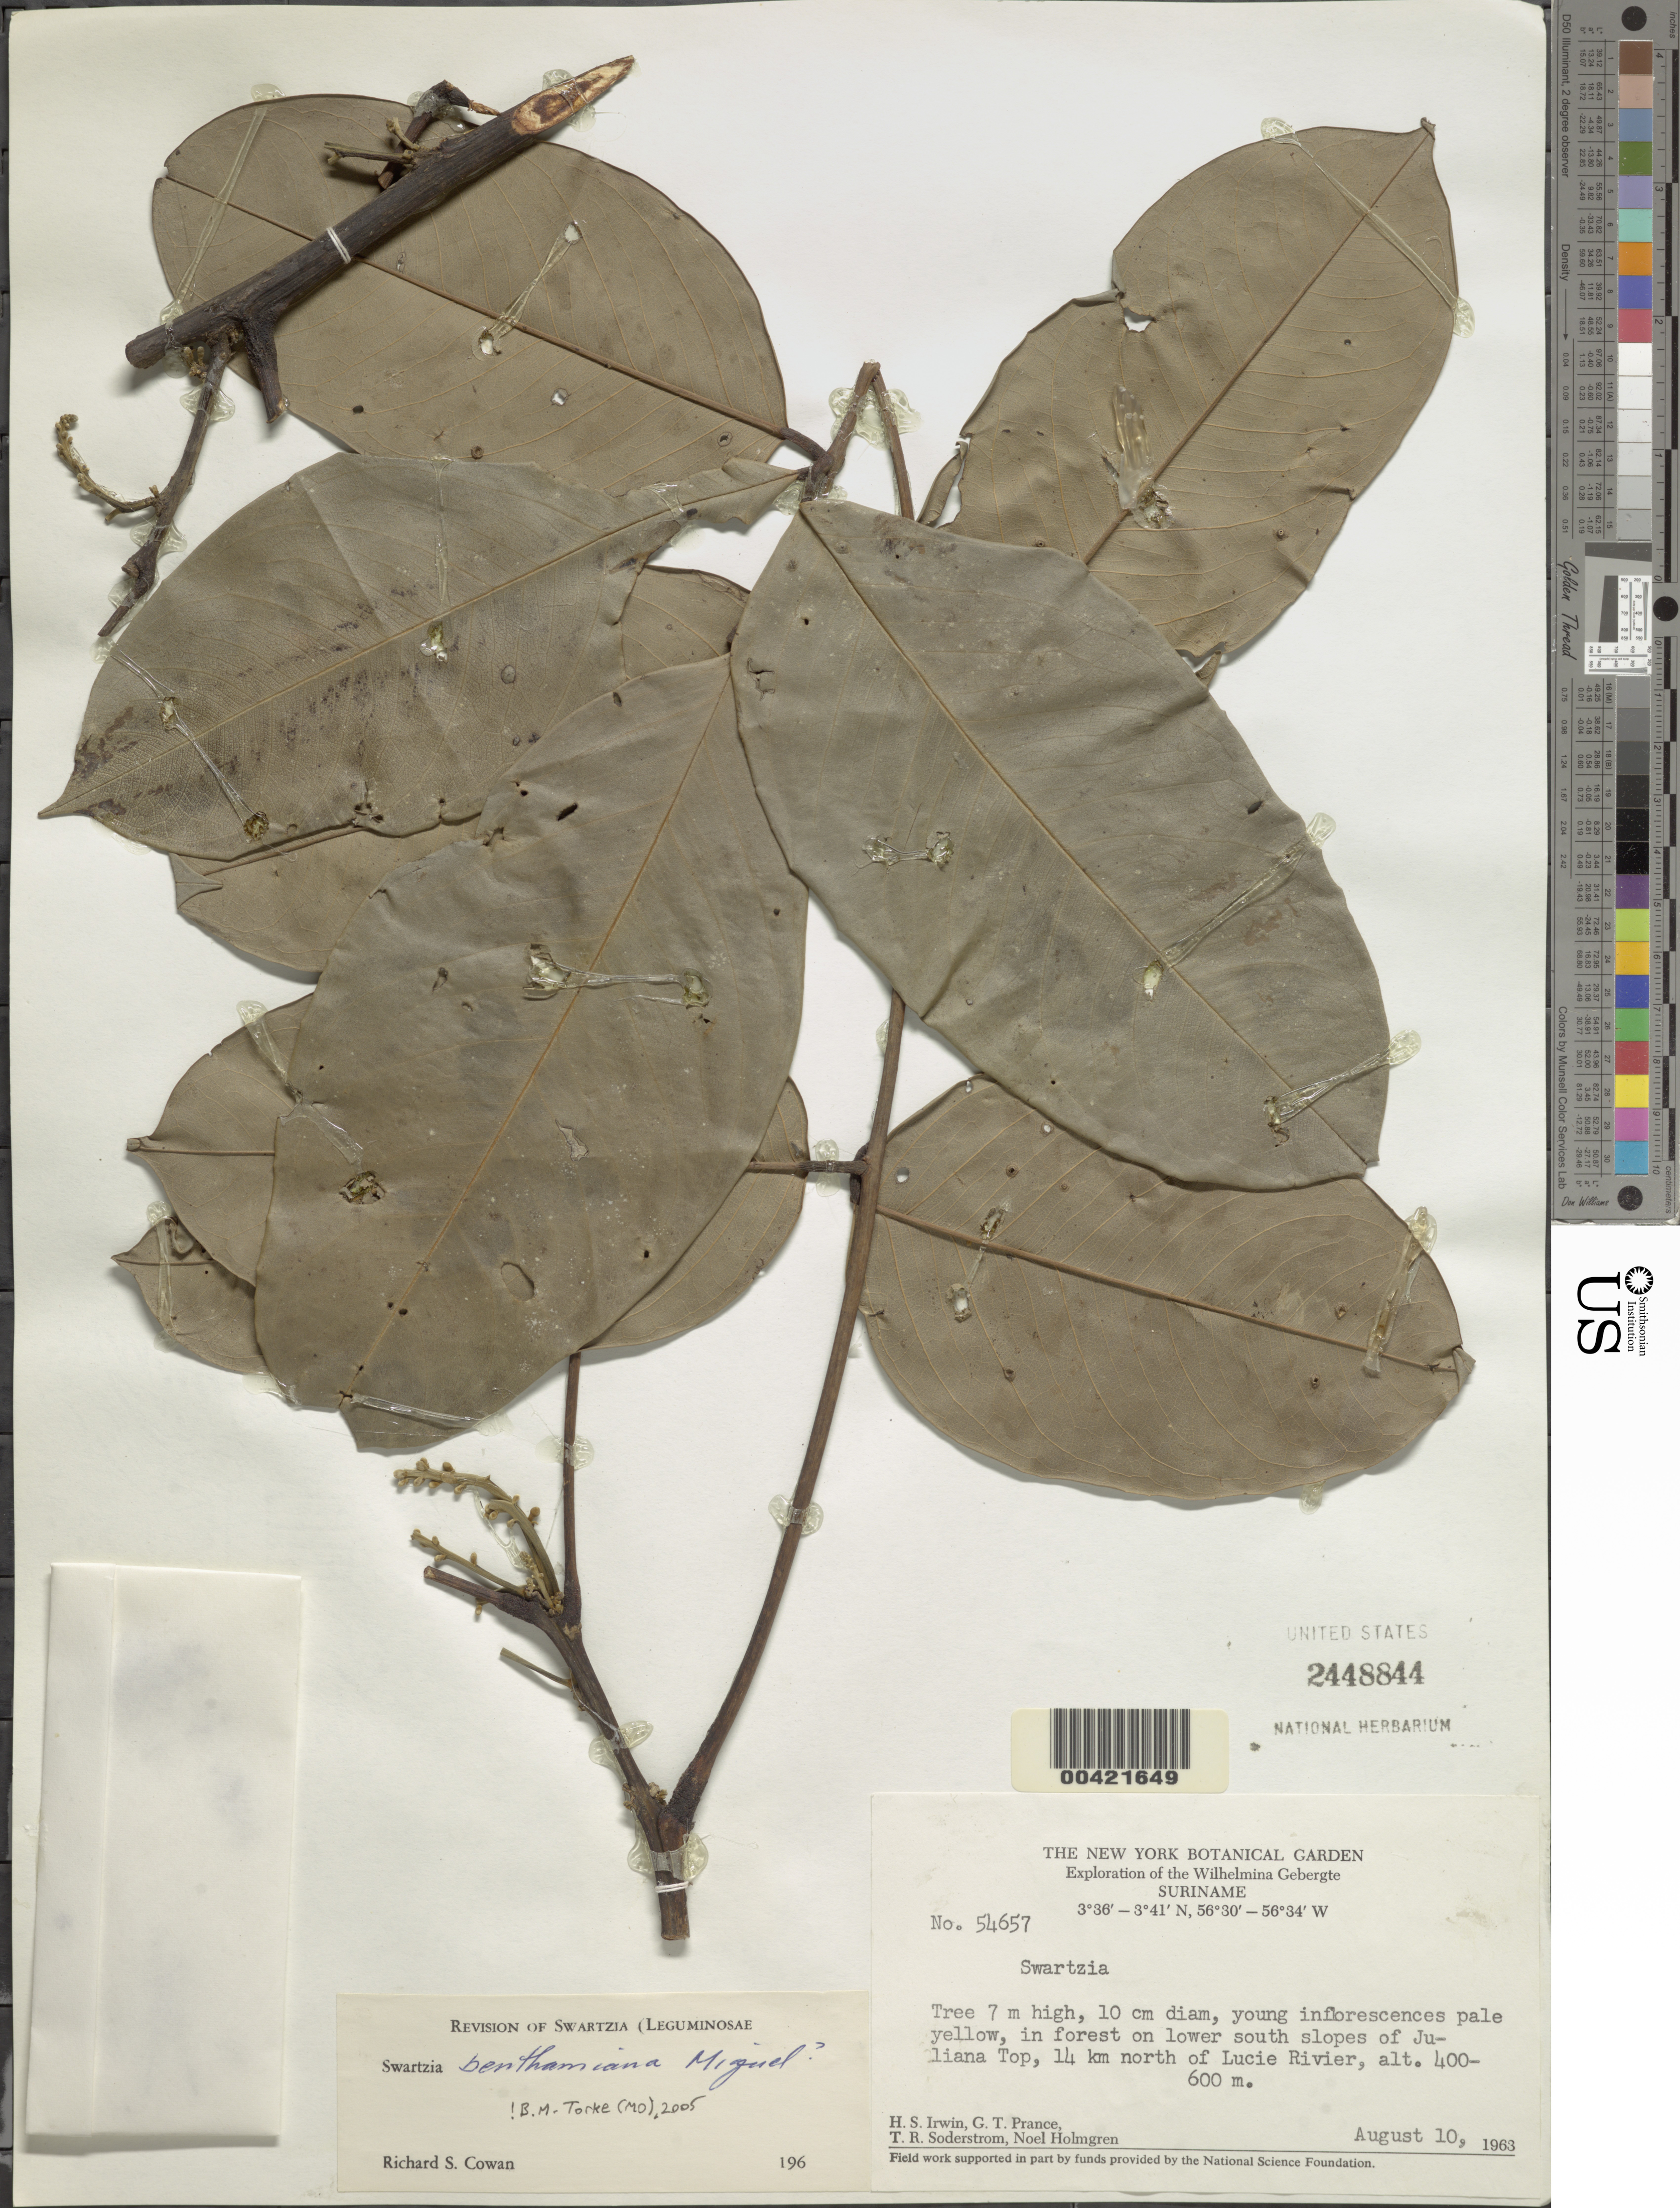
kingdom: Plantae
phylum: Tracheophyta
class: Magnoliopsida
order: Fabales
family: Fabaceae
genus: Swartzia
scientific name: Swartzia benthamiana var. benthamiana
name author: Miq.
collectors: H. Irwin, G. T. Prance, T. R. Soderstrom & N. H. Holmgren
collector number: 54657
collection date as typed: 10 Aug 1963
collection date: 1963-08-10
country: Suriname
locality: Juliana top, lower s slopes of; 14 km n ofLlucie river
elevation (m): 400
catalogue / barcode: US 2448844